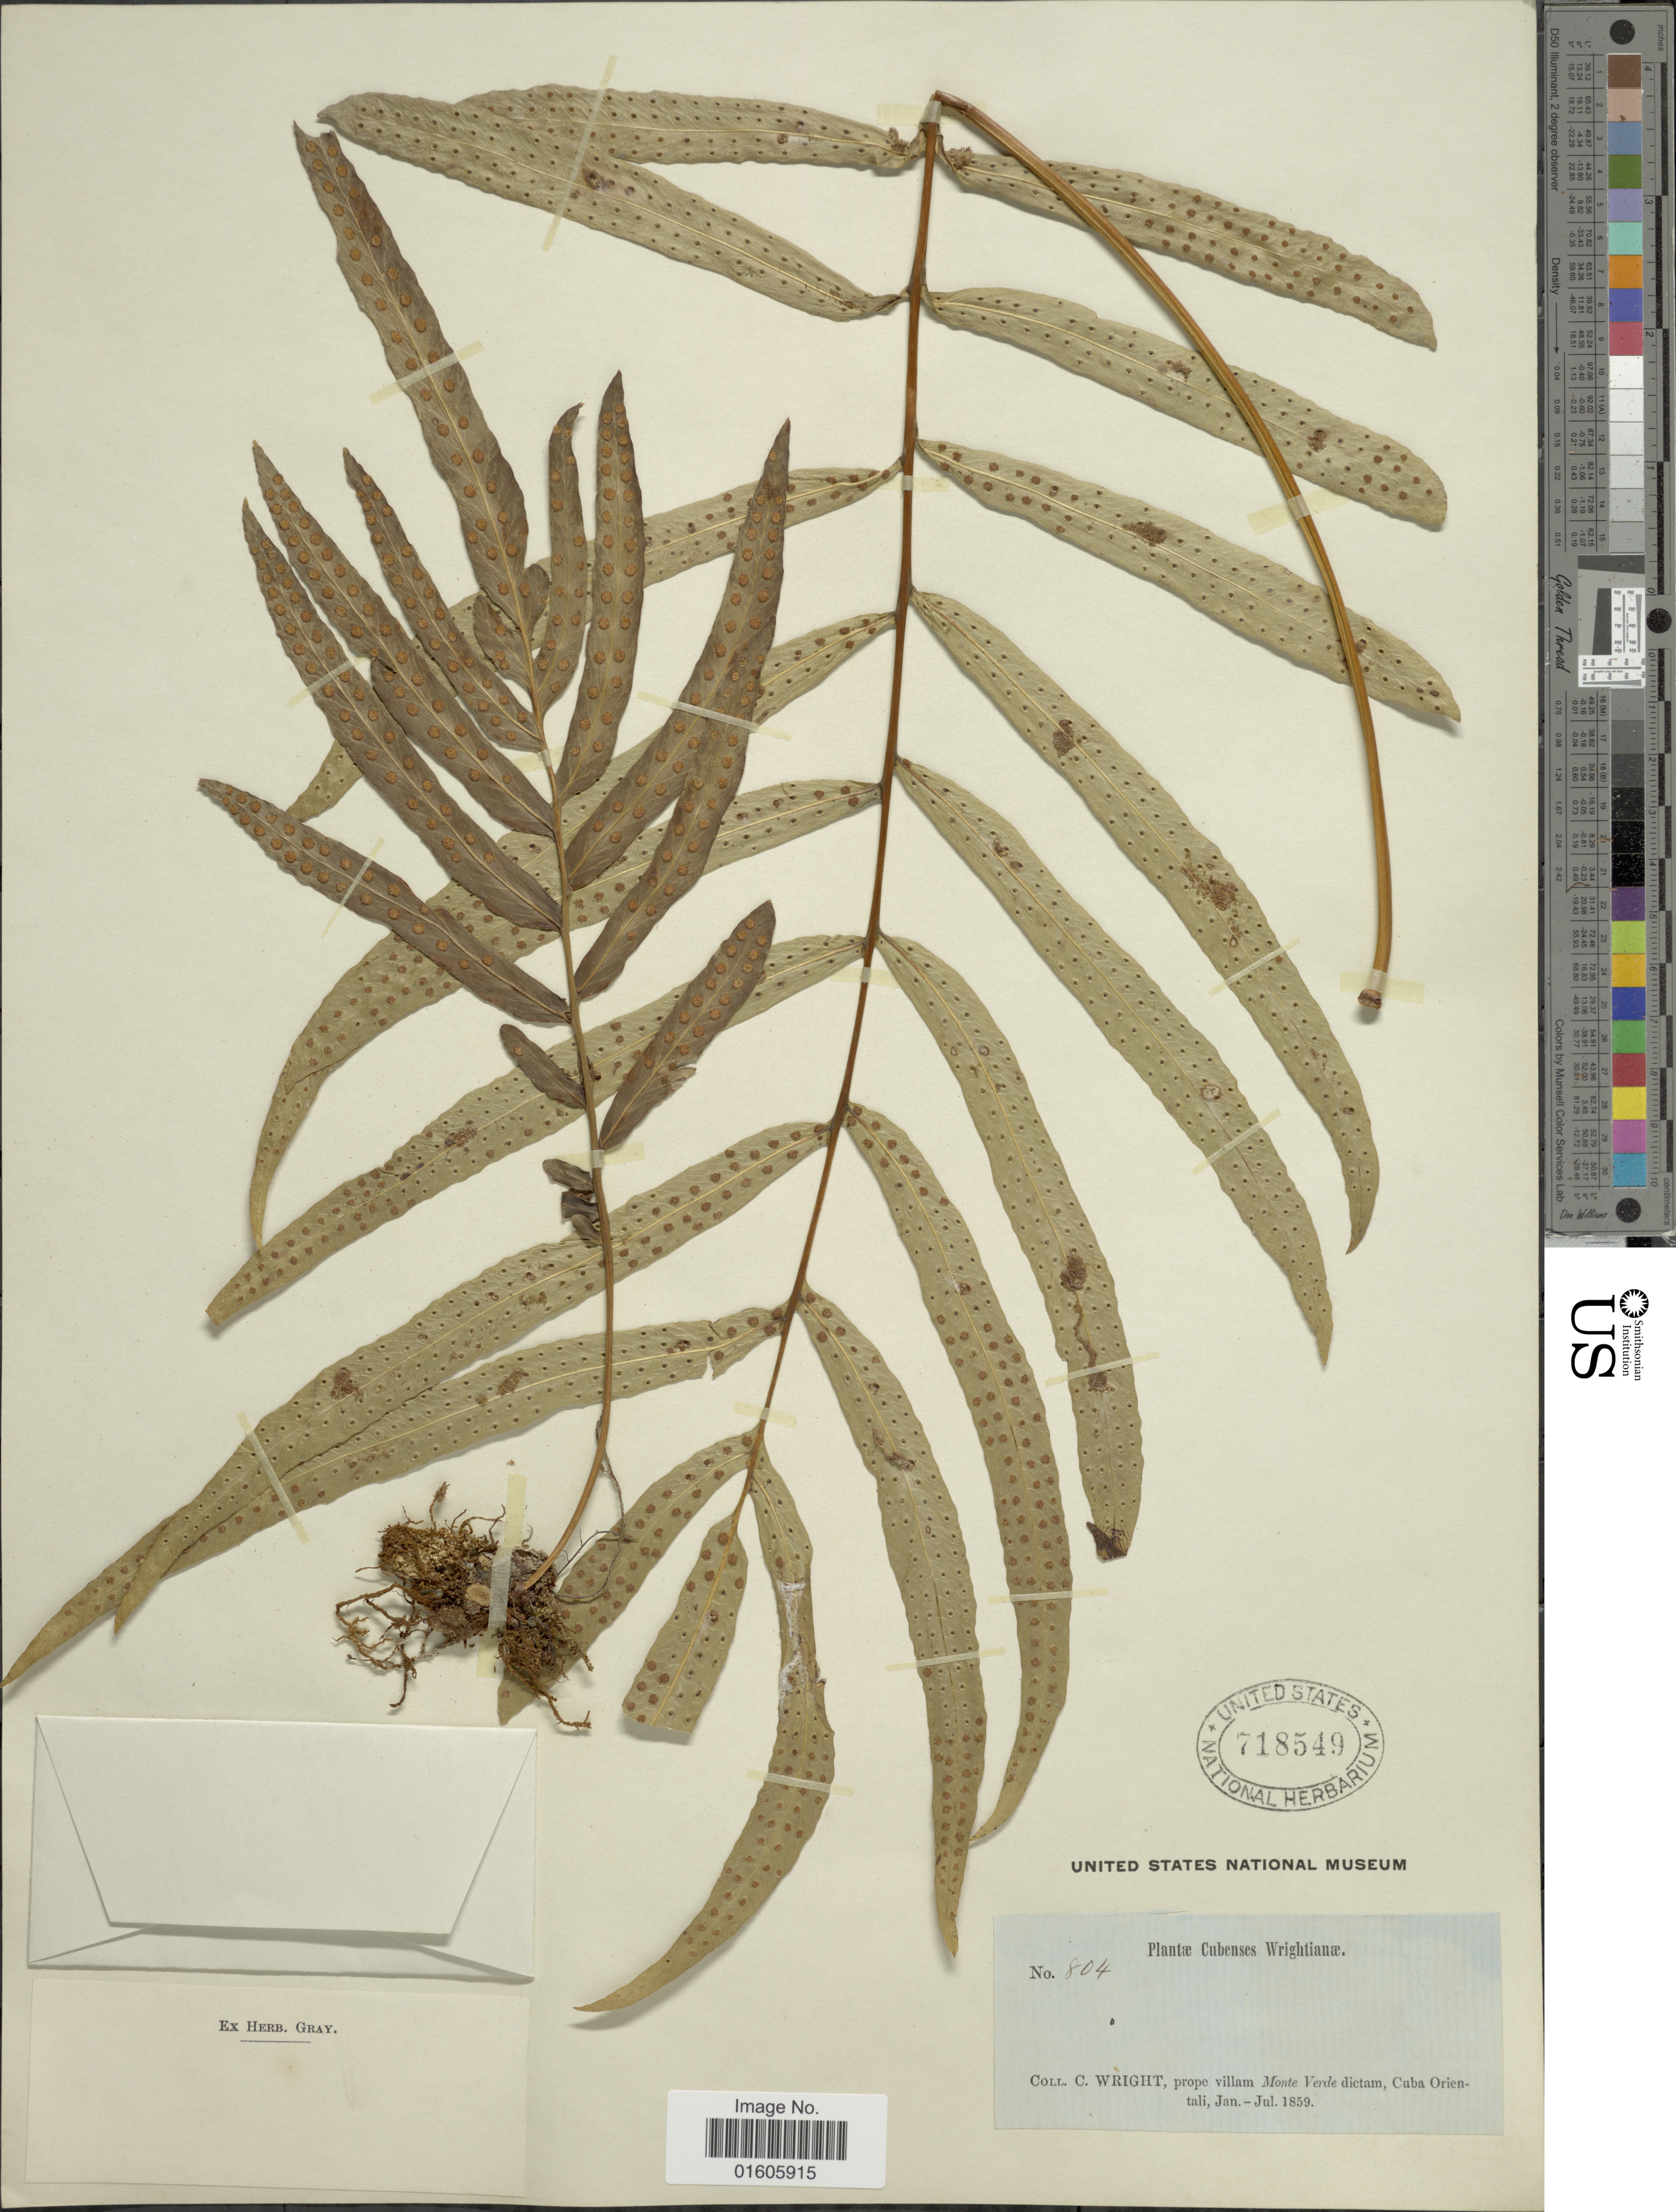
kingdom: Plantae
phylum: Tracheophyta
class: Polypodiopsida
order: Polypodiales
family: Polypodiaceae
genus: Serpocaulon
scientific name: Serpocaulon triseriale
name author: (Sw.) A.R. Sm.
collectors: C. Wright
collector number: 804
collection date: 1859-01/1859-07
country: Cuba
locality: Prope villam Monte Verde dictam, Cuba Orientali.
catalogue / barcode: US 718549